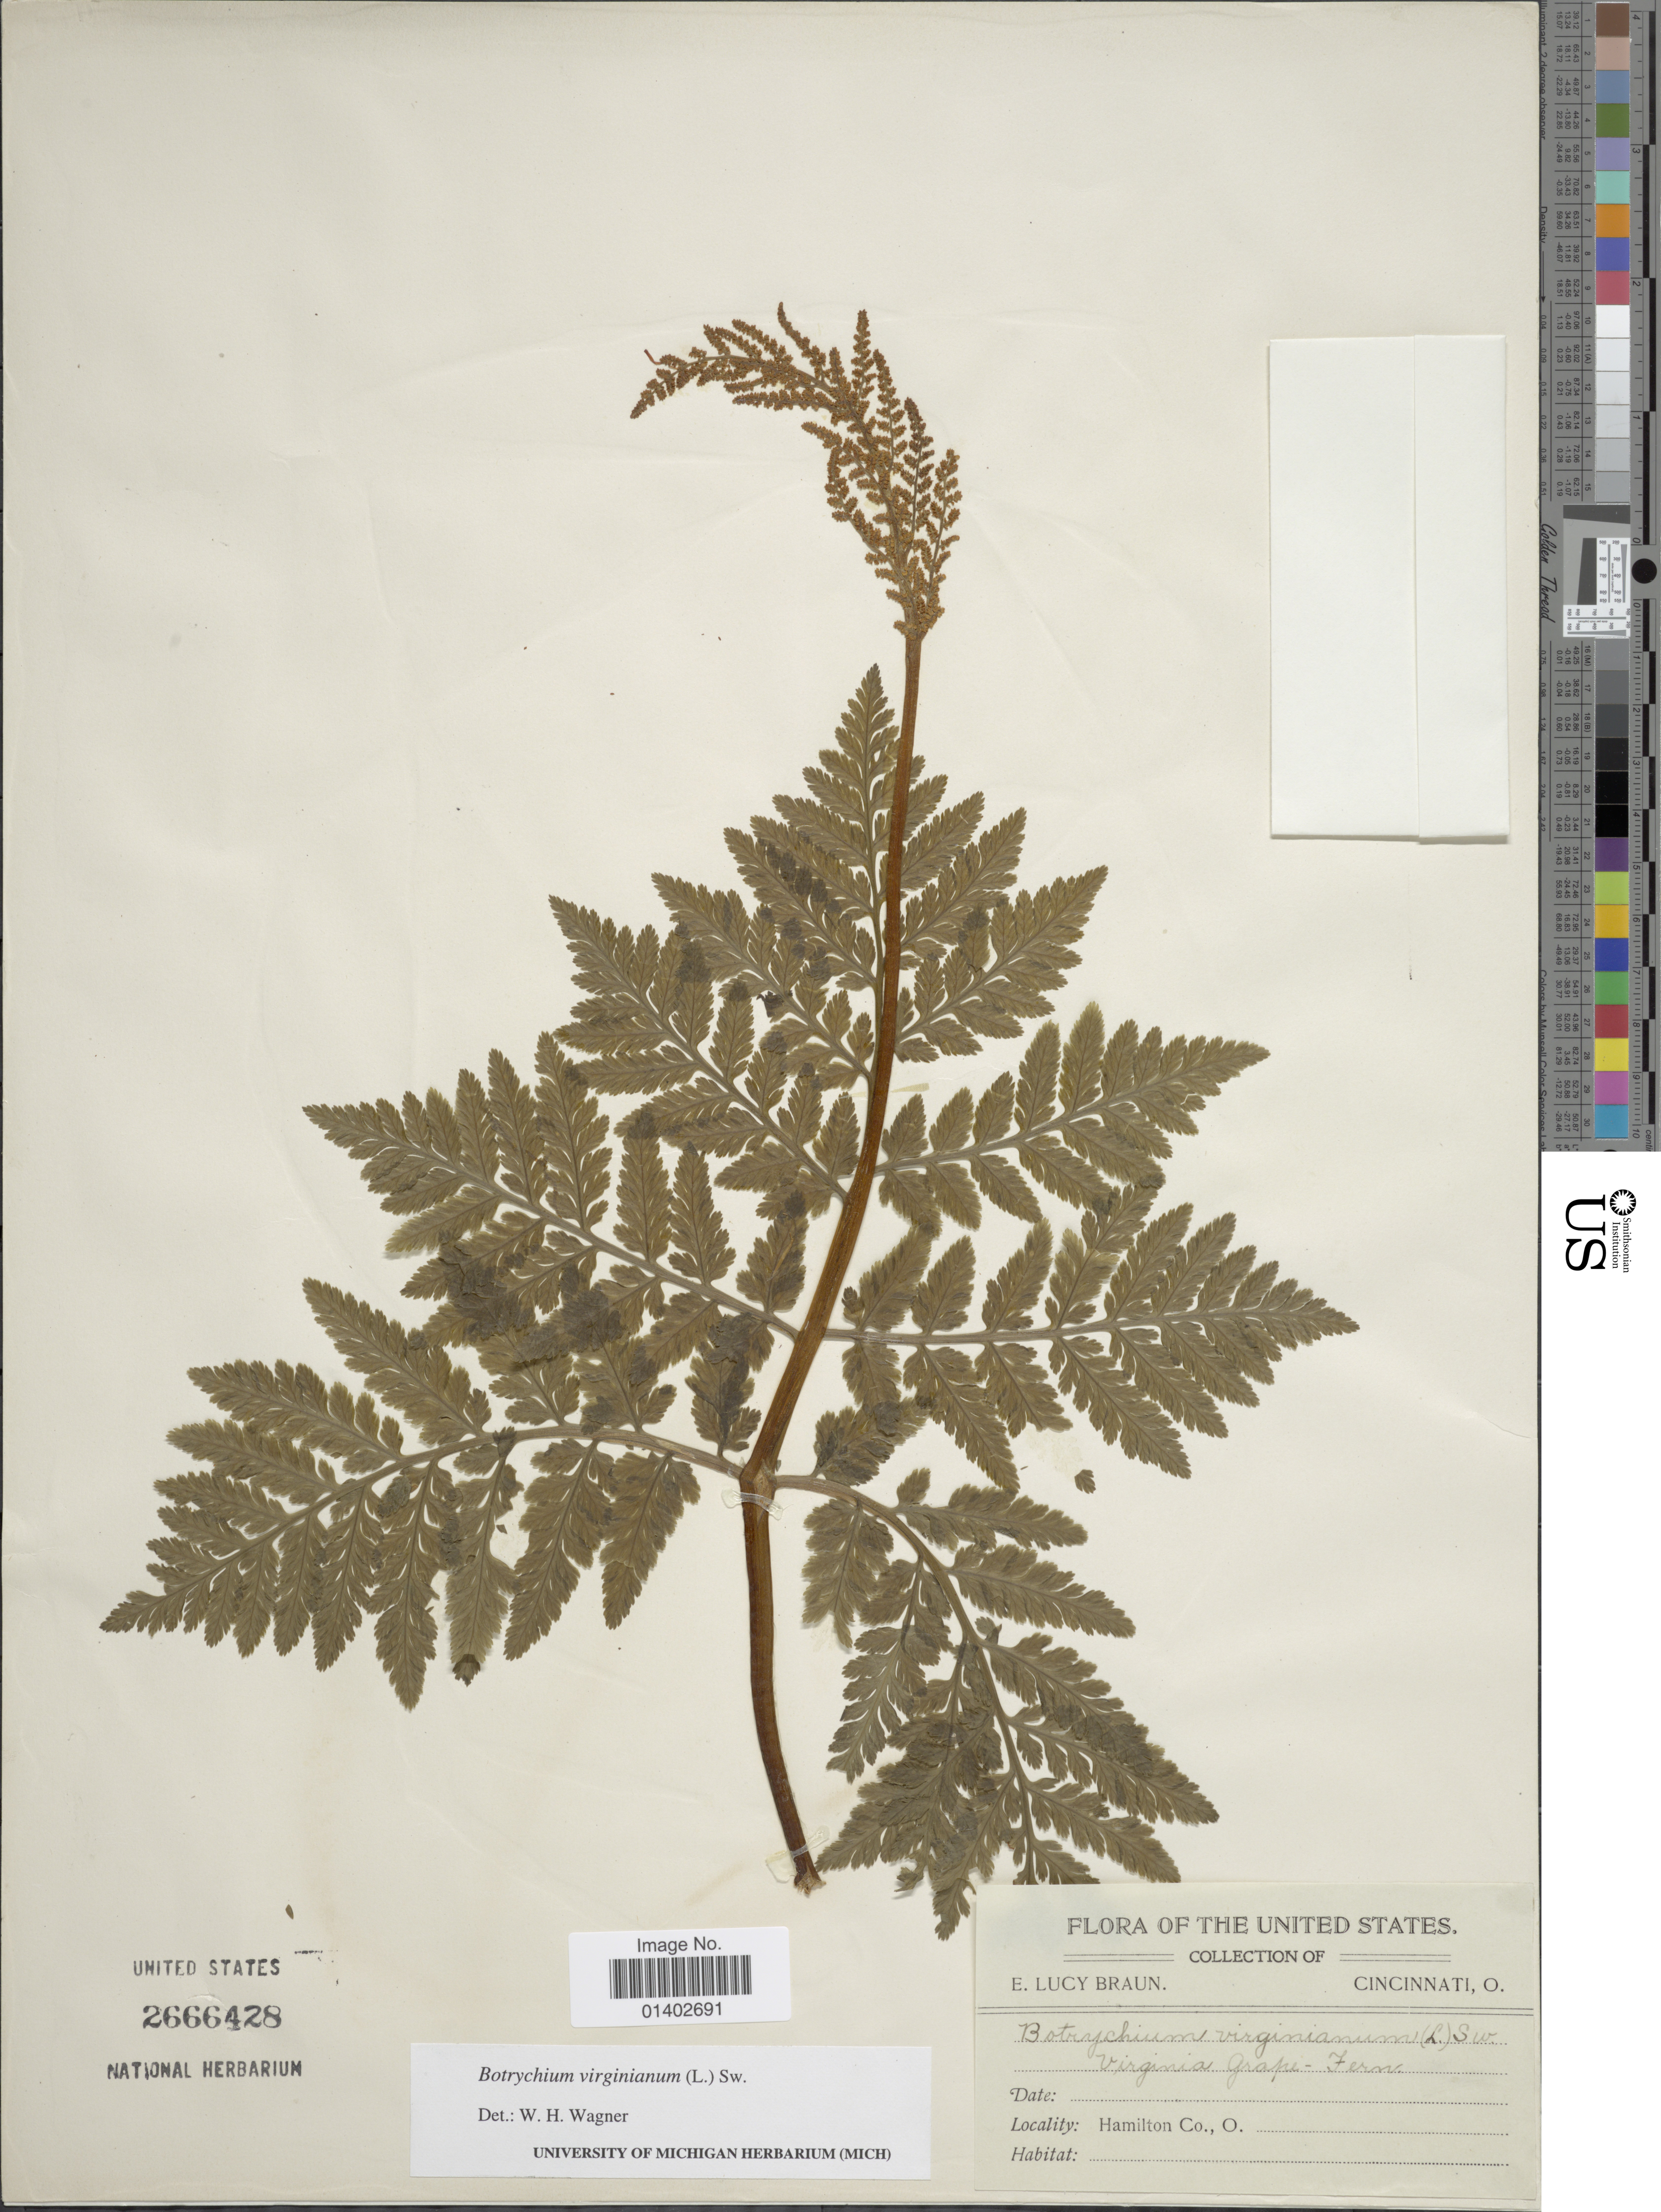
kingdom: Plantae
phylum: Tracheophyta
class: Polypodiopsida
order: Ophioglossales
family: Ophioglossaceae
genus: Botrychium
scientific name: Botrychium virginianum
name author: (L.) Sw.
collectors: E. L. Braun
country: United States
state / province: Ohio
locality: Hamilton Co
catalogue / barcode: US 2666428